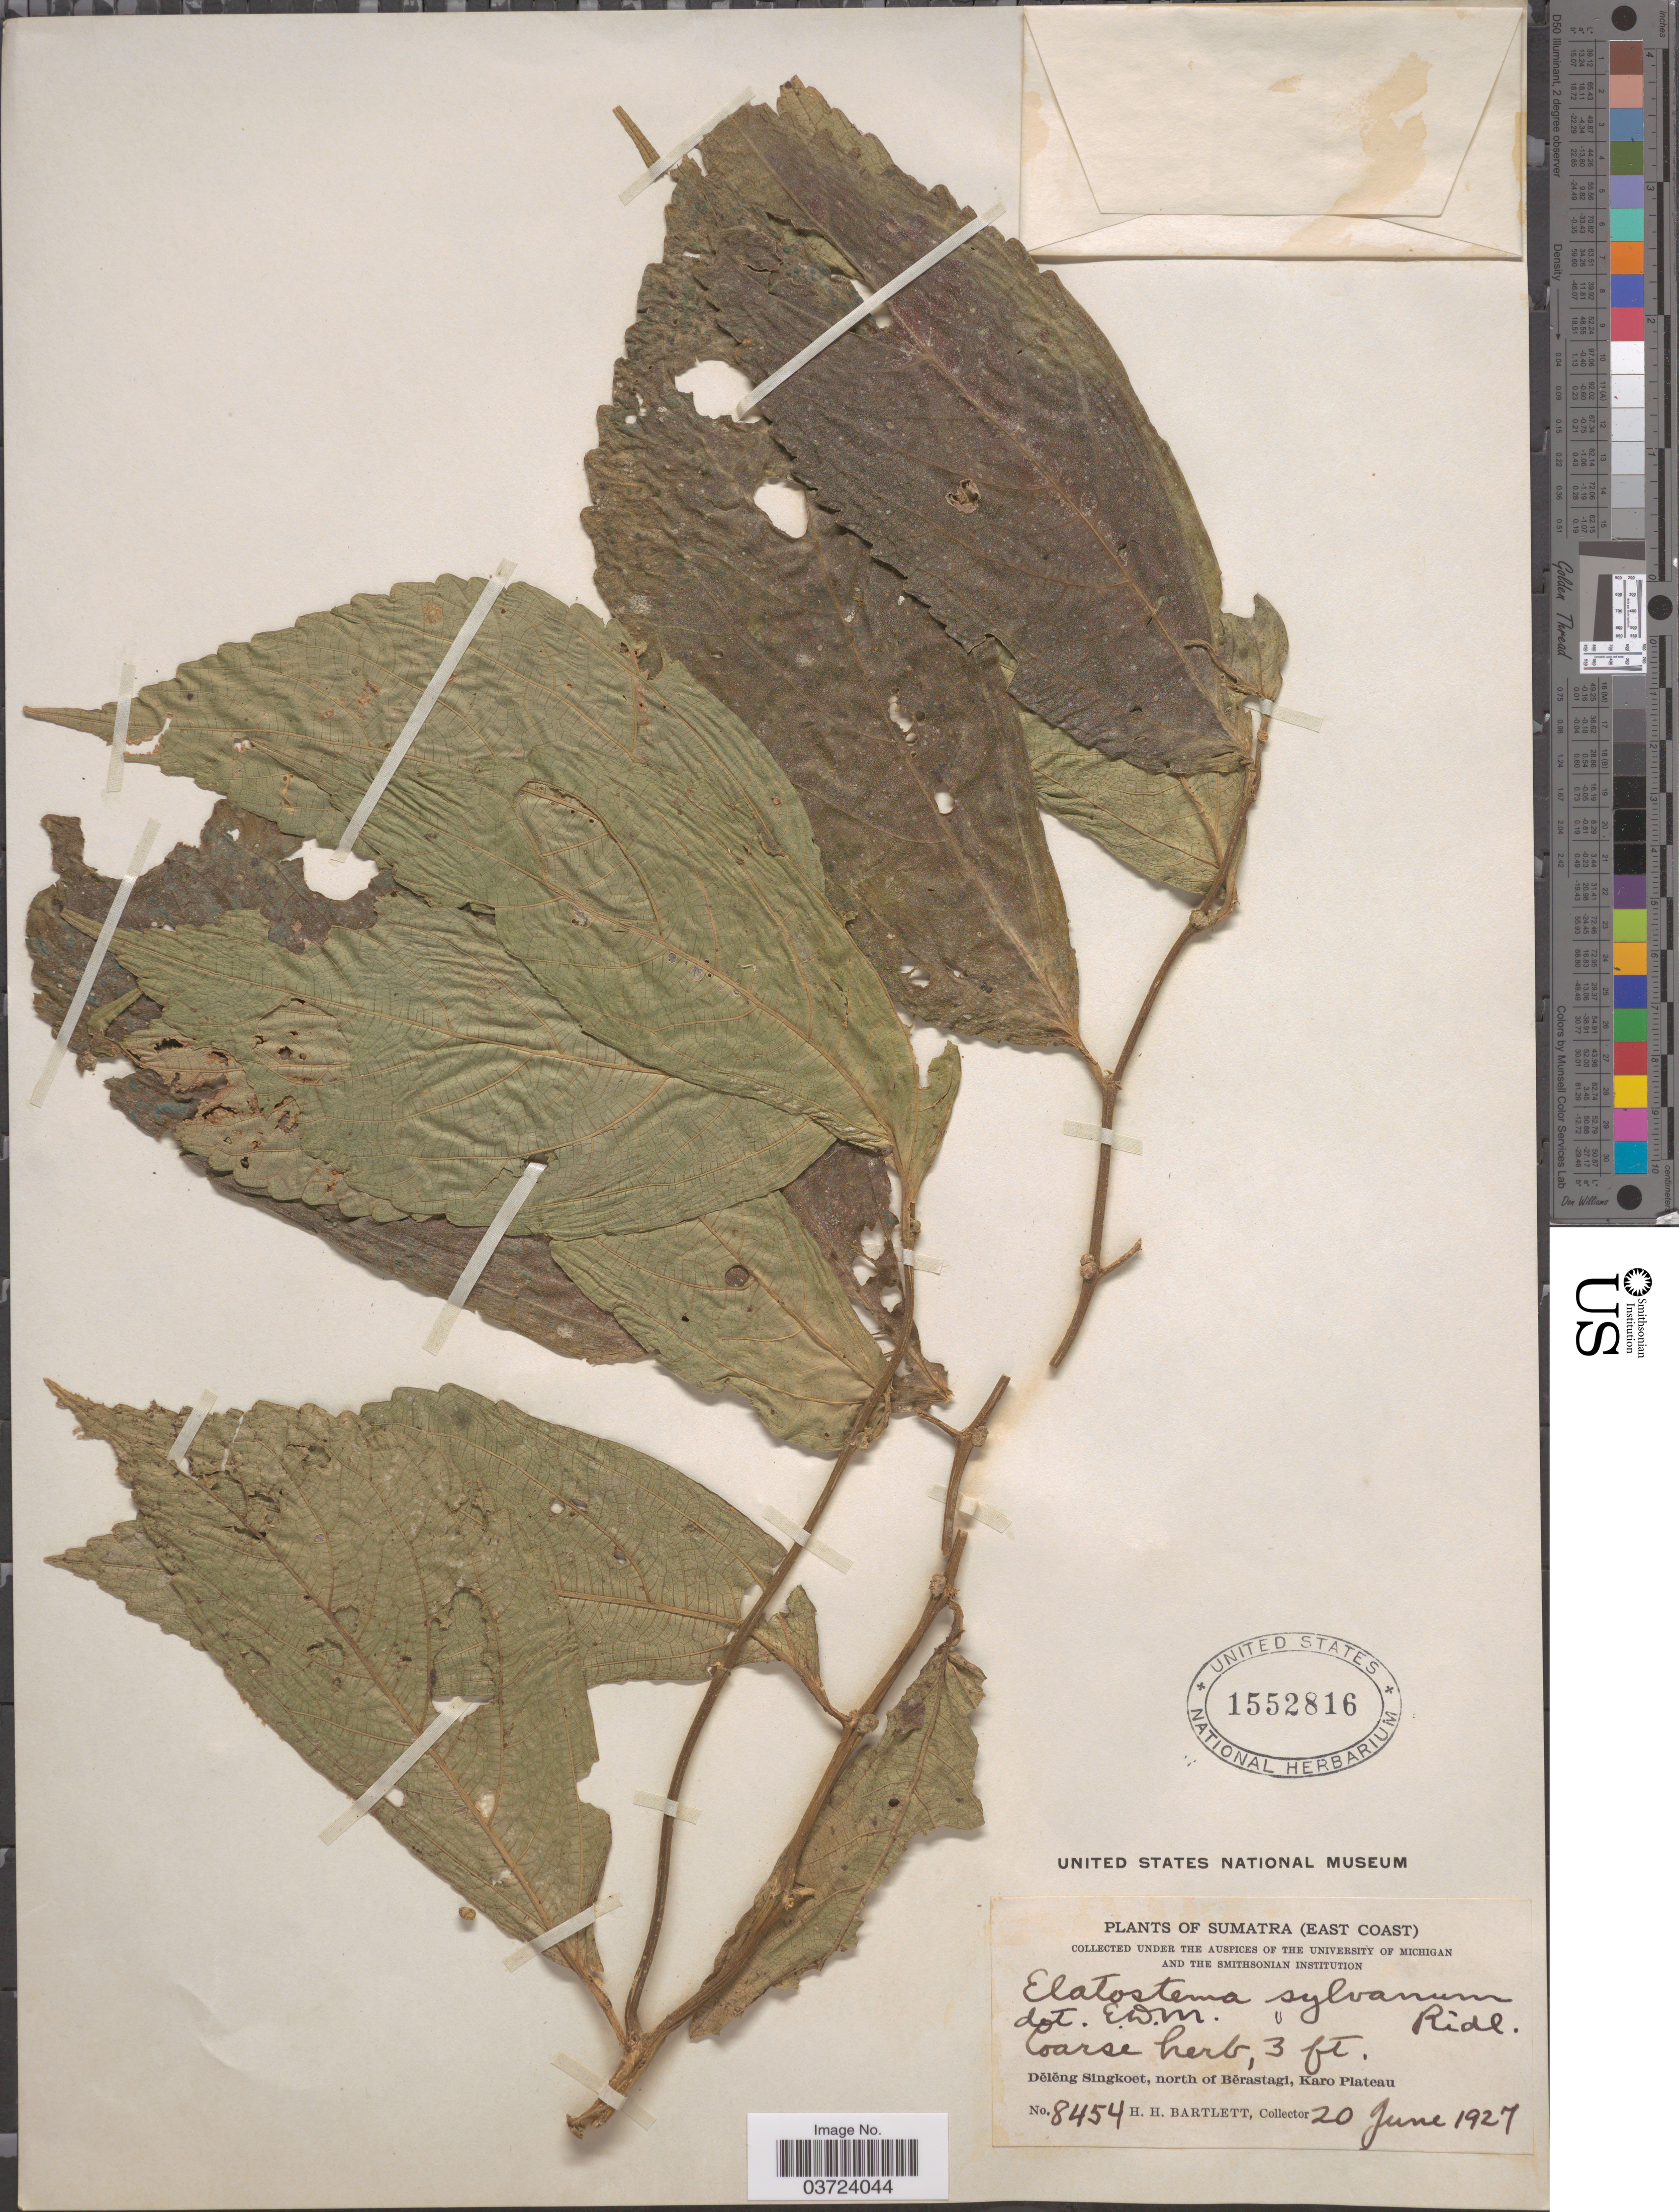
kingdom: Plantae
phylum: Tracheophyta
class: Magnoliopsida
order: Rosales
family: Urticaceae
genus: Elatostema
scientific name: Elatostema sylvanum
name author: Ridl.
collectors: H. H. Bartlett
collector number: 8454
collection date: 1927-06-20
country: Indonesia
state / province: Sumatra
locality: Sumatra (East Coast). Dĕlĕng Singkoet, north of Bĕrastagi, Karo Plateau.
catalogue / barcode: US 1552816